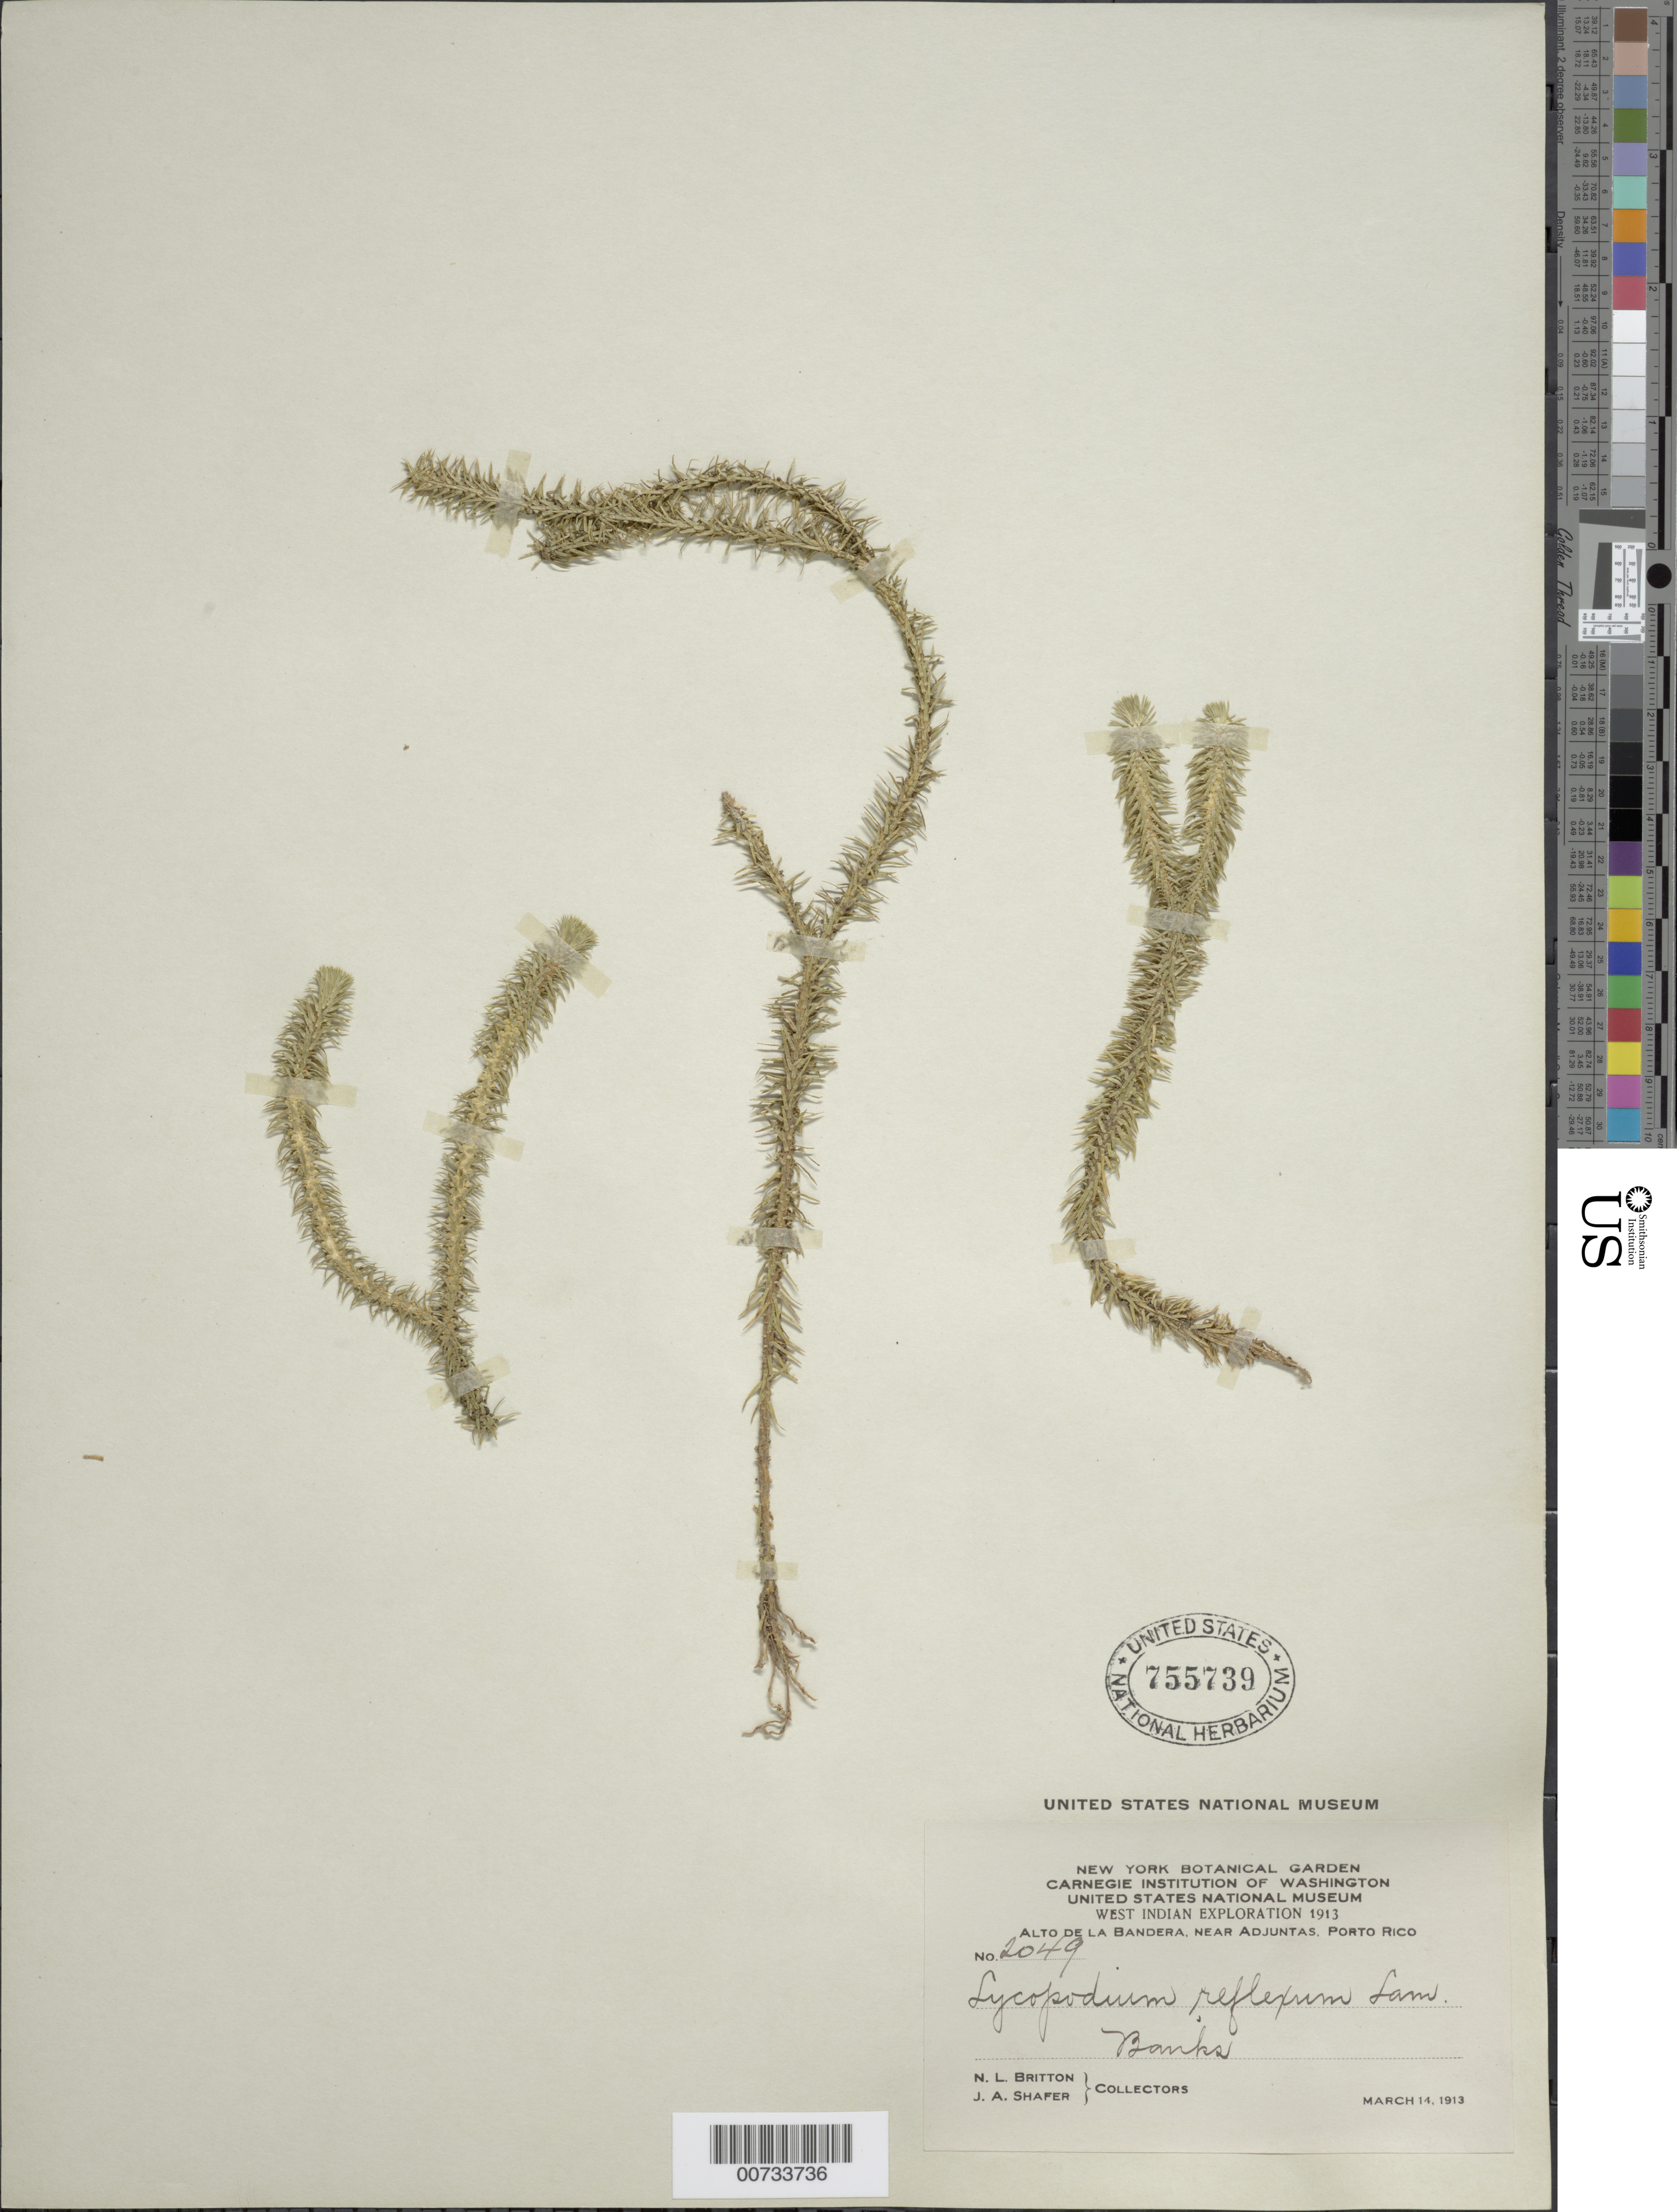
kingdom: Plantae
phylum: Tracheophyta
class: Lycopodiopsida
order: Lycopodiales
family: Lycopodiaceae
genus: Phlegmariurus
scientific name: Phlegmariurus reflexus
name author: (Lam.) B. Øllg.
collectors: N. Britton & J. A. Shafer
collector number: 2049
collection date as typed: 14 Mar 1913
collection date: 1913-03-14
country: Puerto Rico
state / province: Adjuntas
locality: Alto de la Bandera, near Adjuntas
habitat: Banks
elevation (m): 700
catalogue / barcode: US 755739